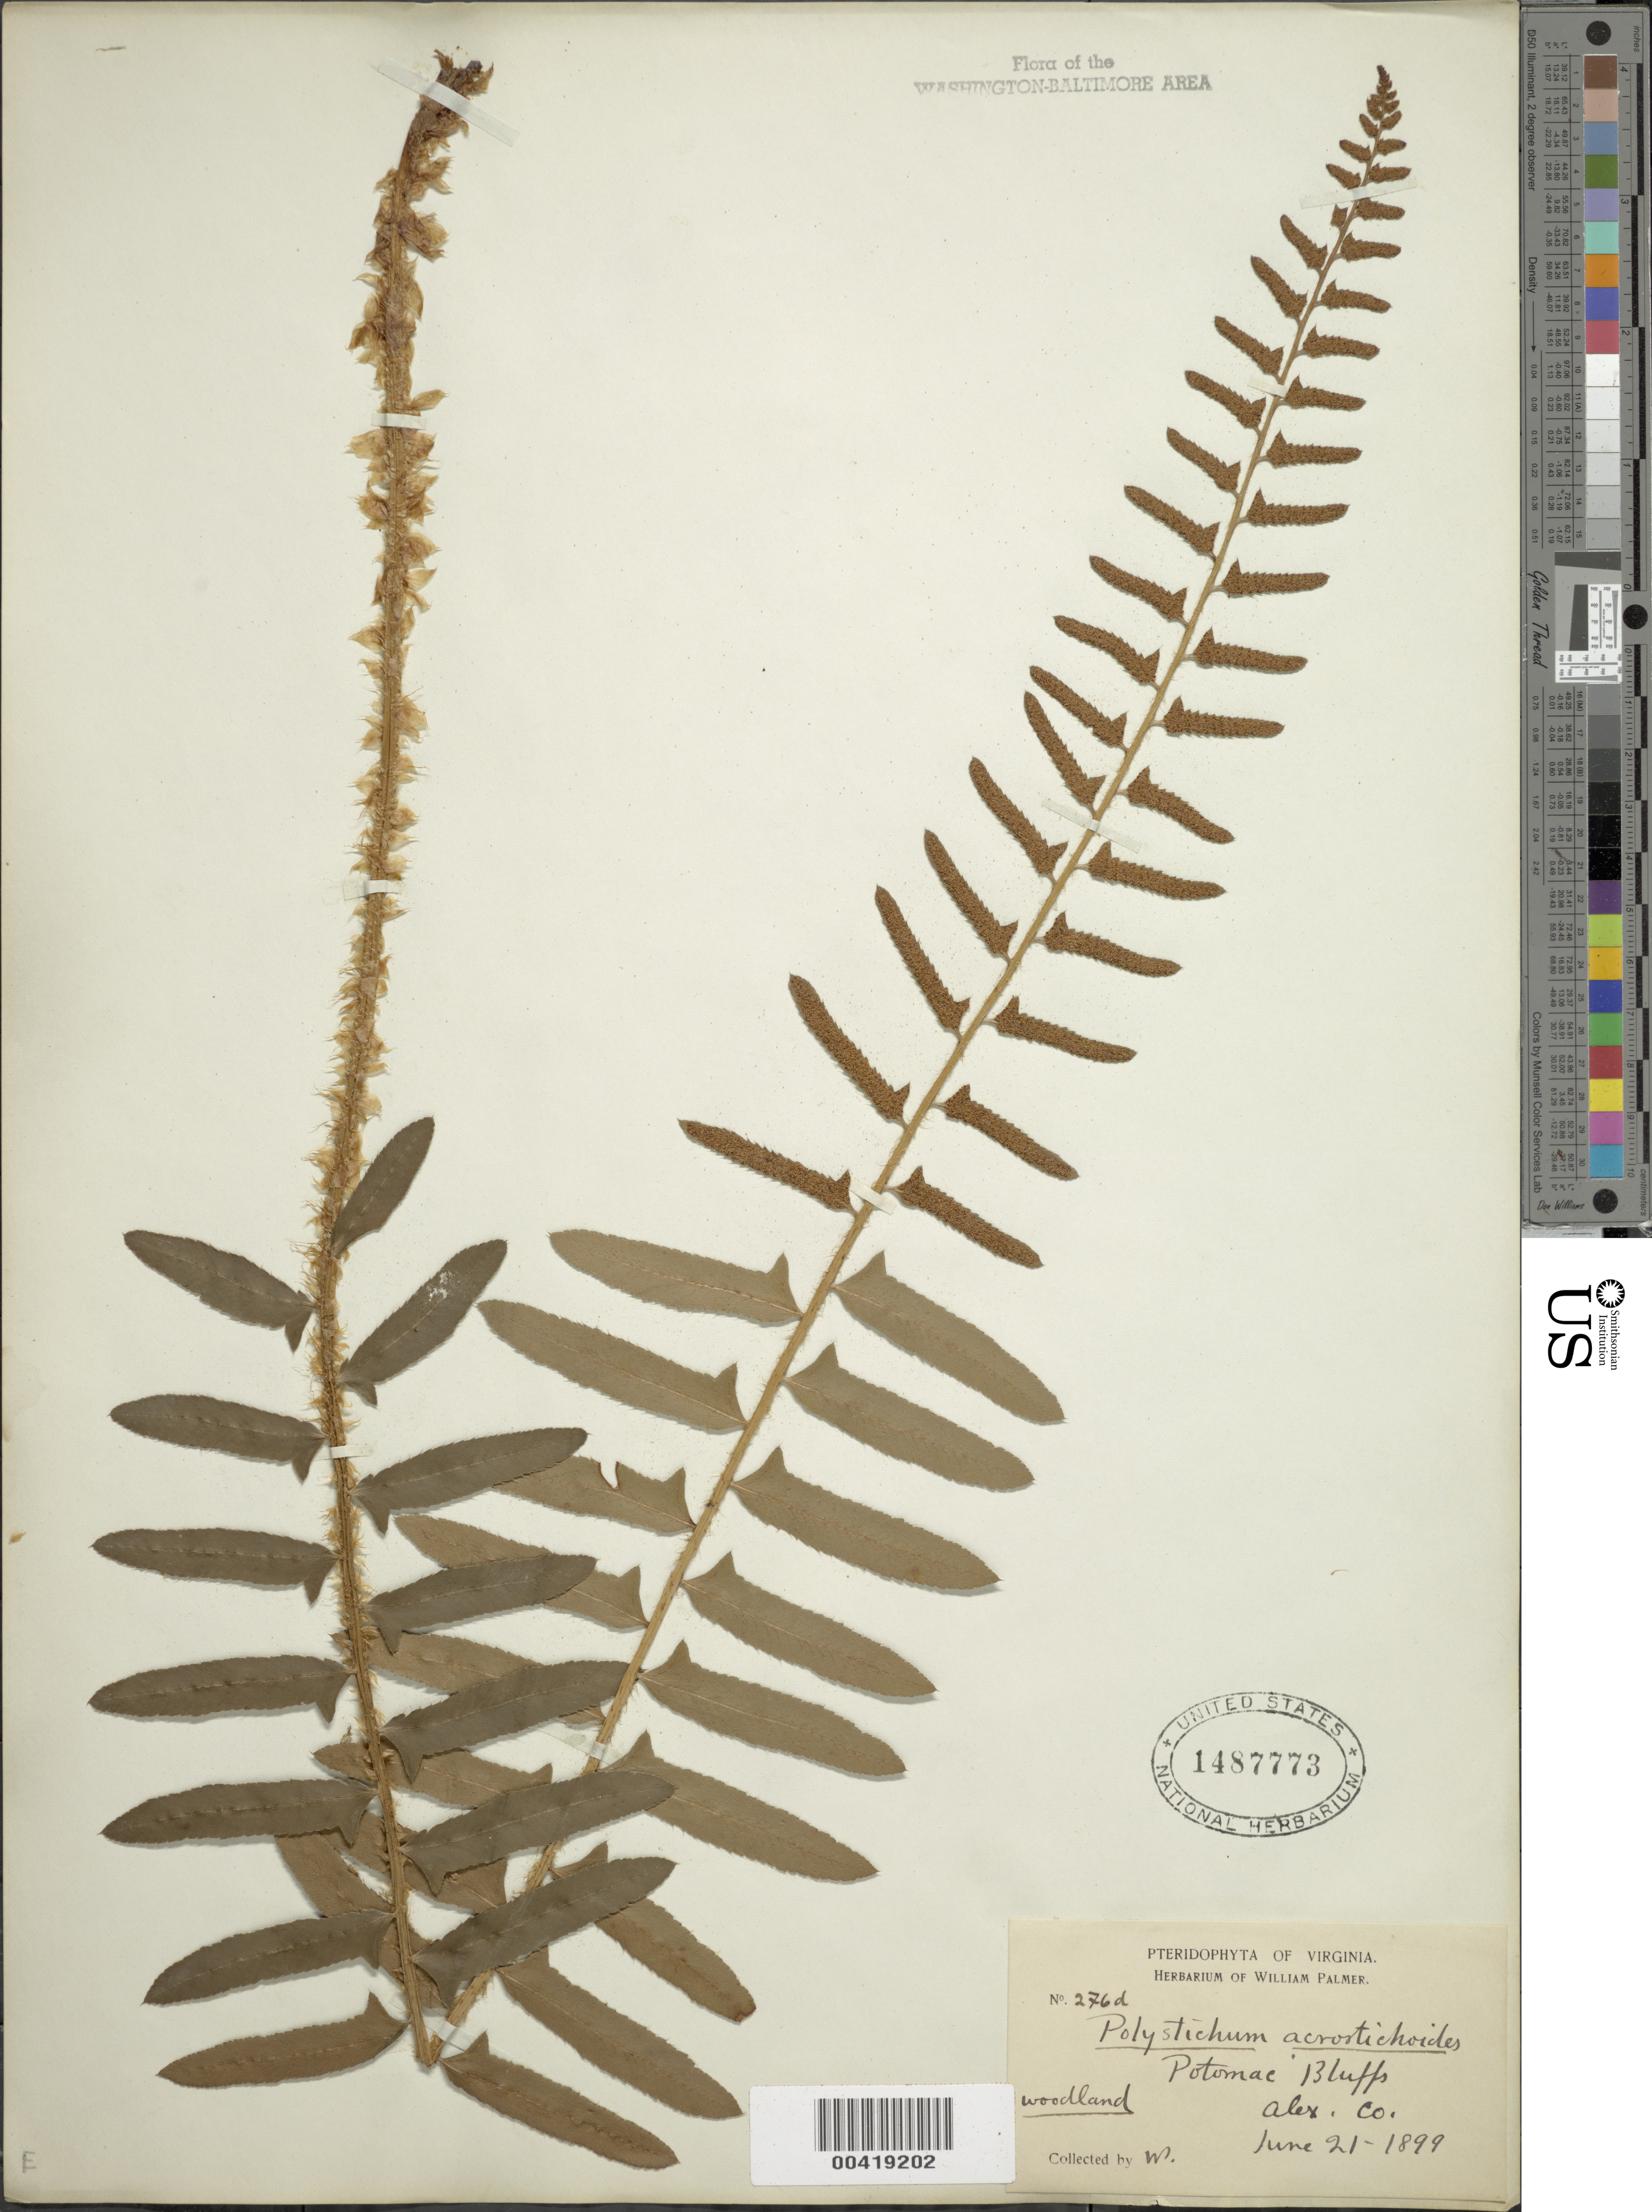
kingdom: Plantae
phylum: Tracheophyta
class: Polypodiopsida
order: Polypodiales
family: Dryopteridaceae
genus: Polystichum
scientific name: Polystichum acrostichoides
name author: (Michx.) Schott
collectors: W. Palmer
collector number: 276D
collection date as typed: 21 Jun 1899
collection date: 1899-06-21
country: United States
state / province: Virginia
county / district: Fairfax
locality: Potomac Bluffs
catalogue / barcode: US 1487773